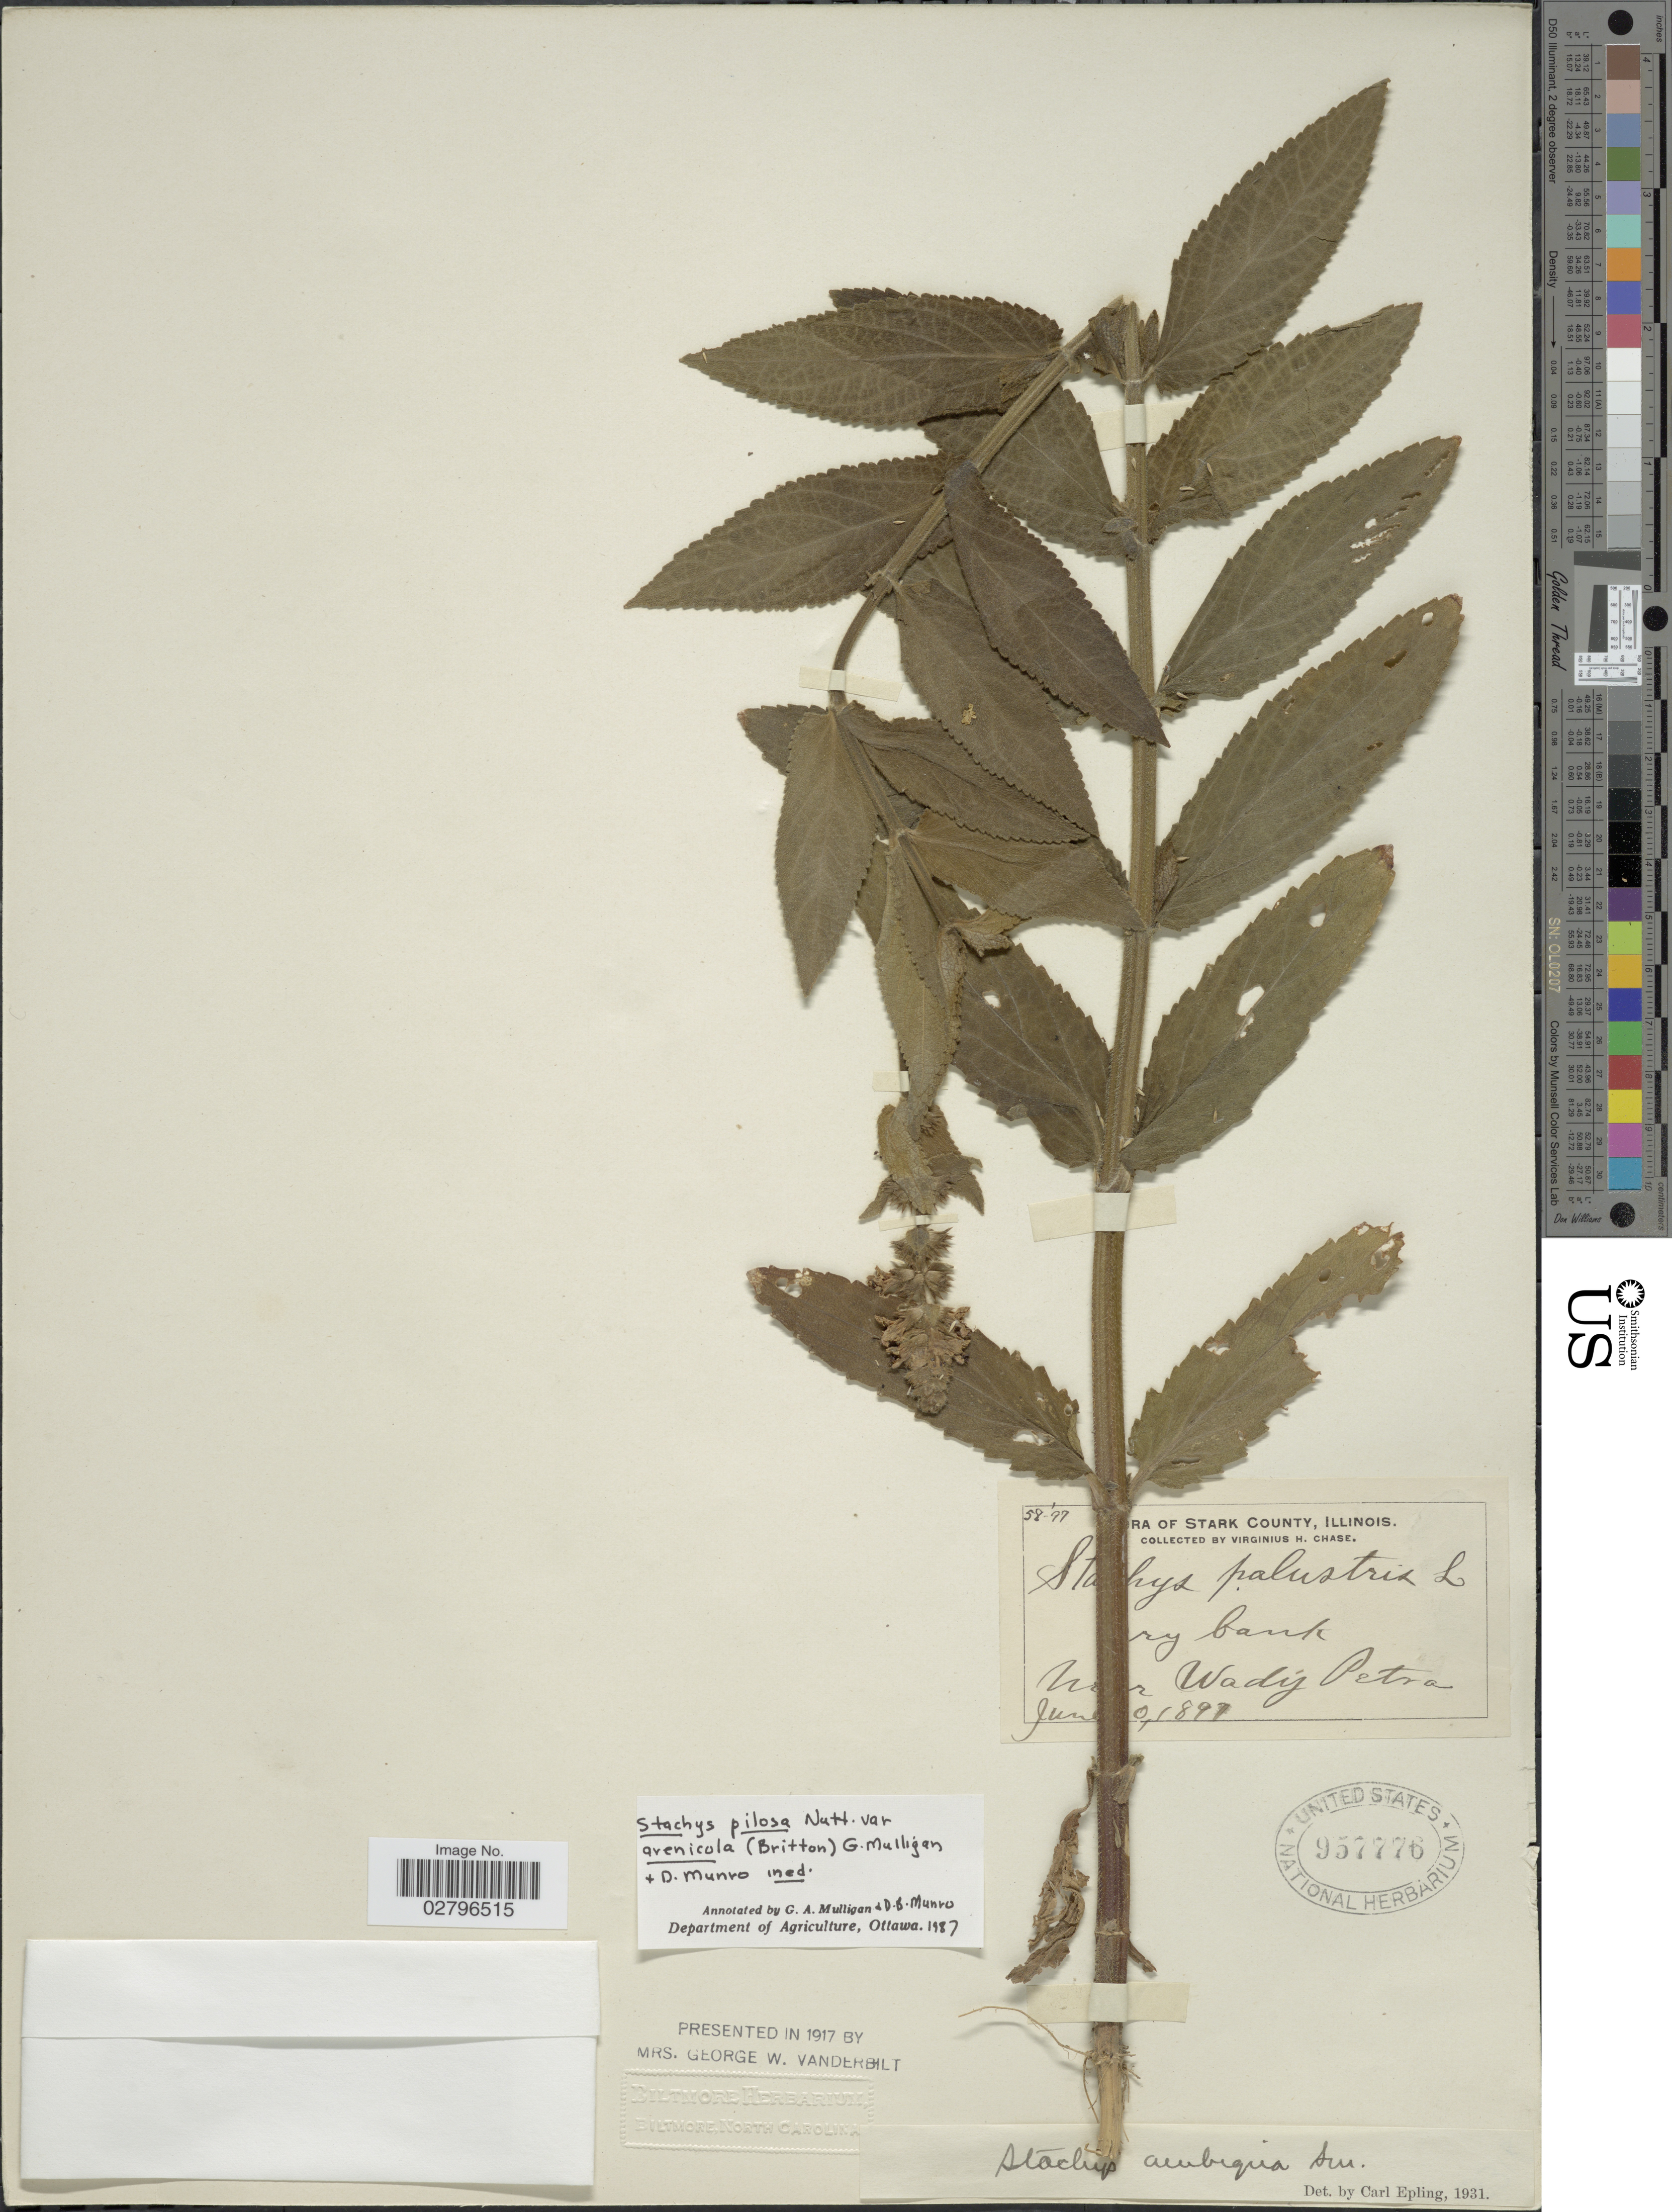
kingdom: Plantae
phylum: Tracheophyta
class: Magnoliopsida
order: Lamiales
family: Lamiaceae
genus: Stachys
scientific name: Stachys palustris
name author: L.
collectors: V. H. Chase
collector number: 58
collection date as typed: June 0! 1899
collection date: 1897-06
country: United States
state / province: Illinois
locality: Stark County. Near Wady Petra.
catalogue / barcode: US 957776